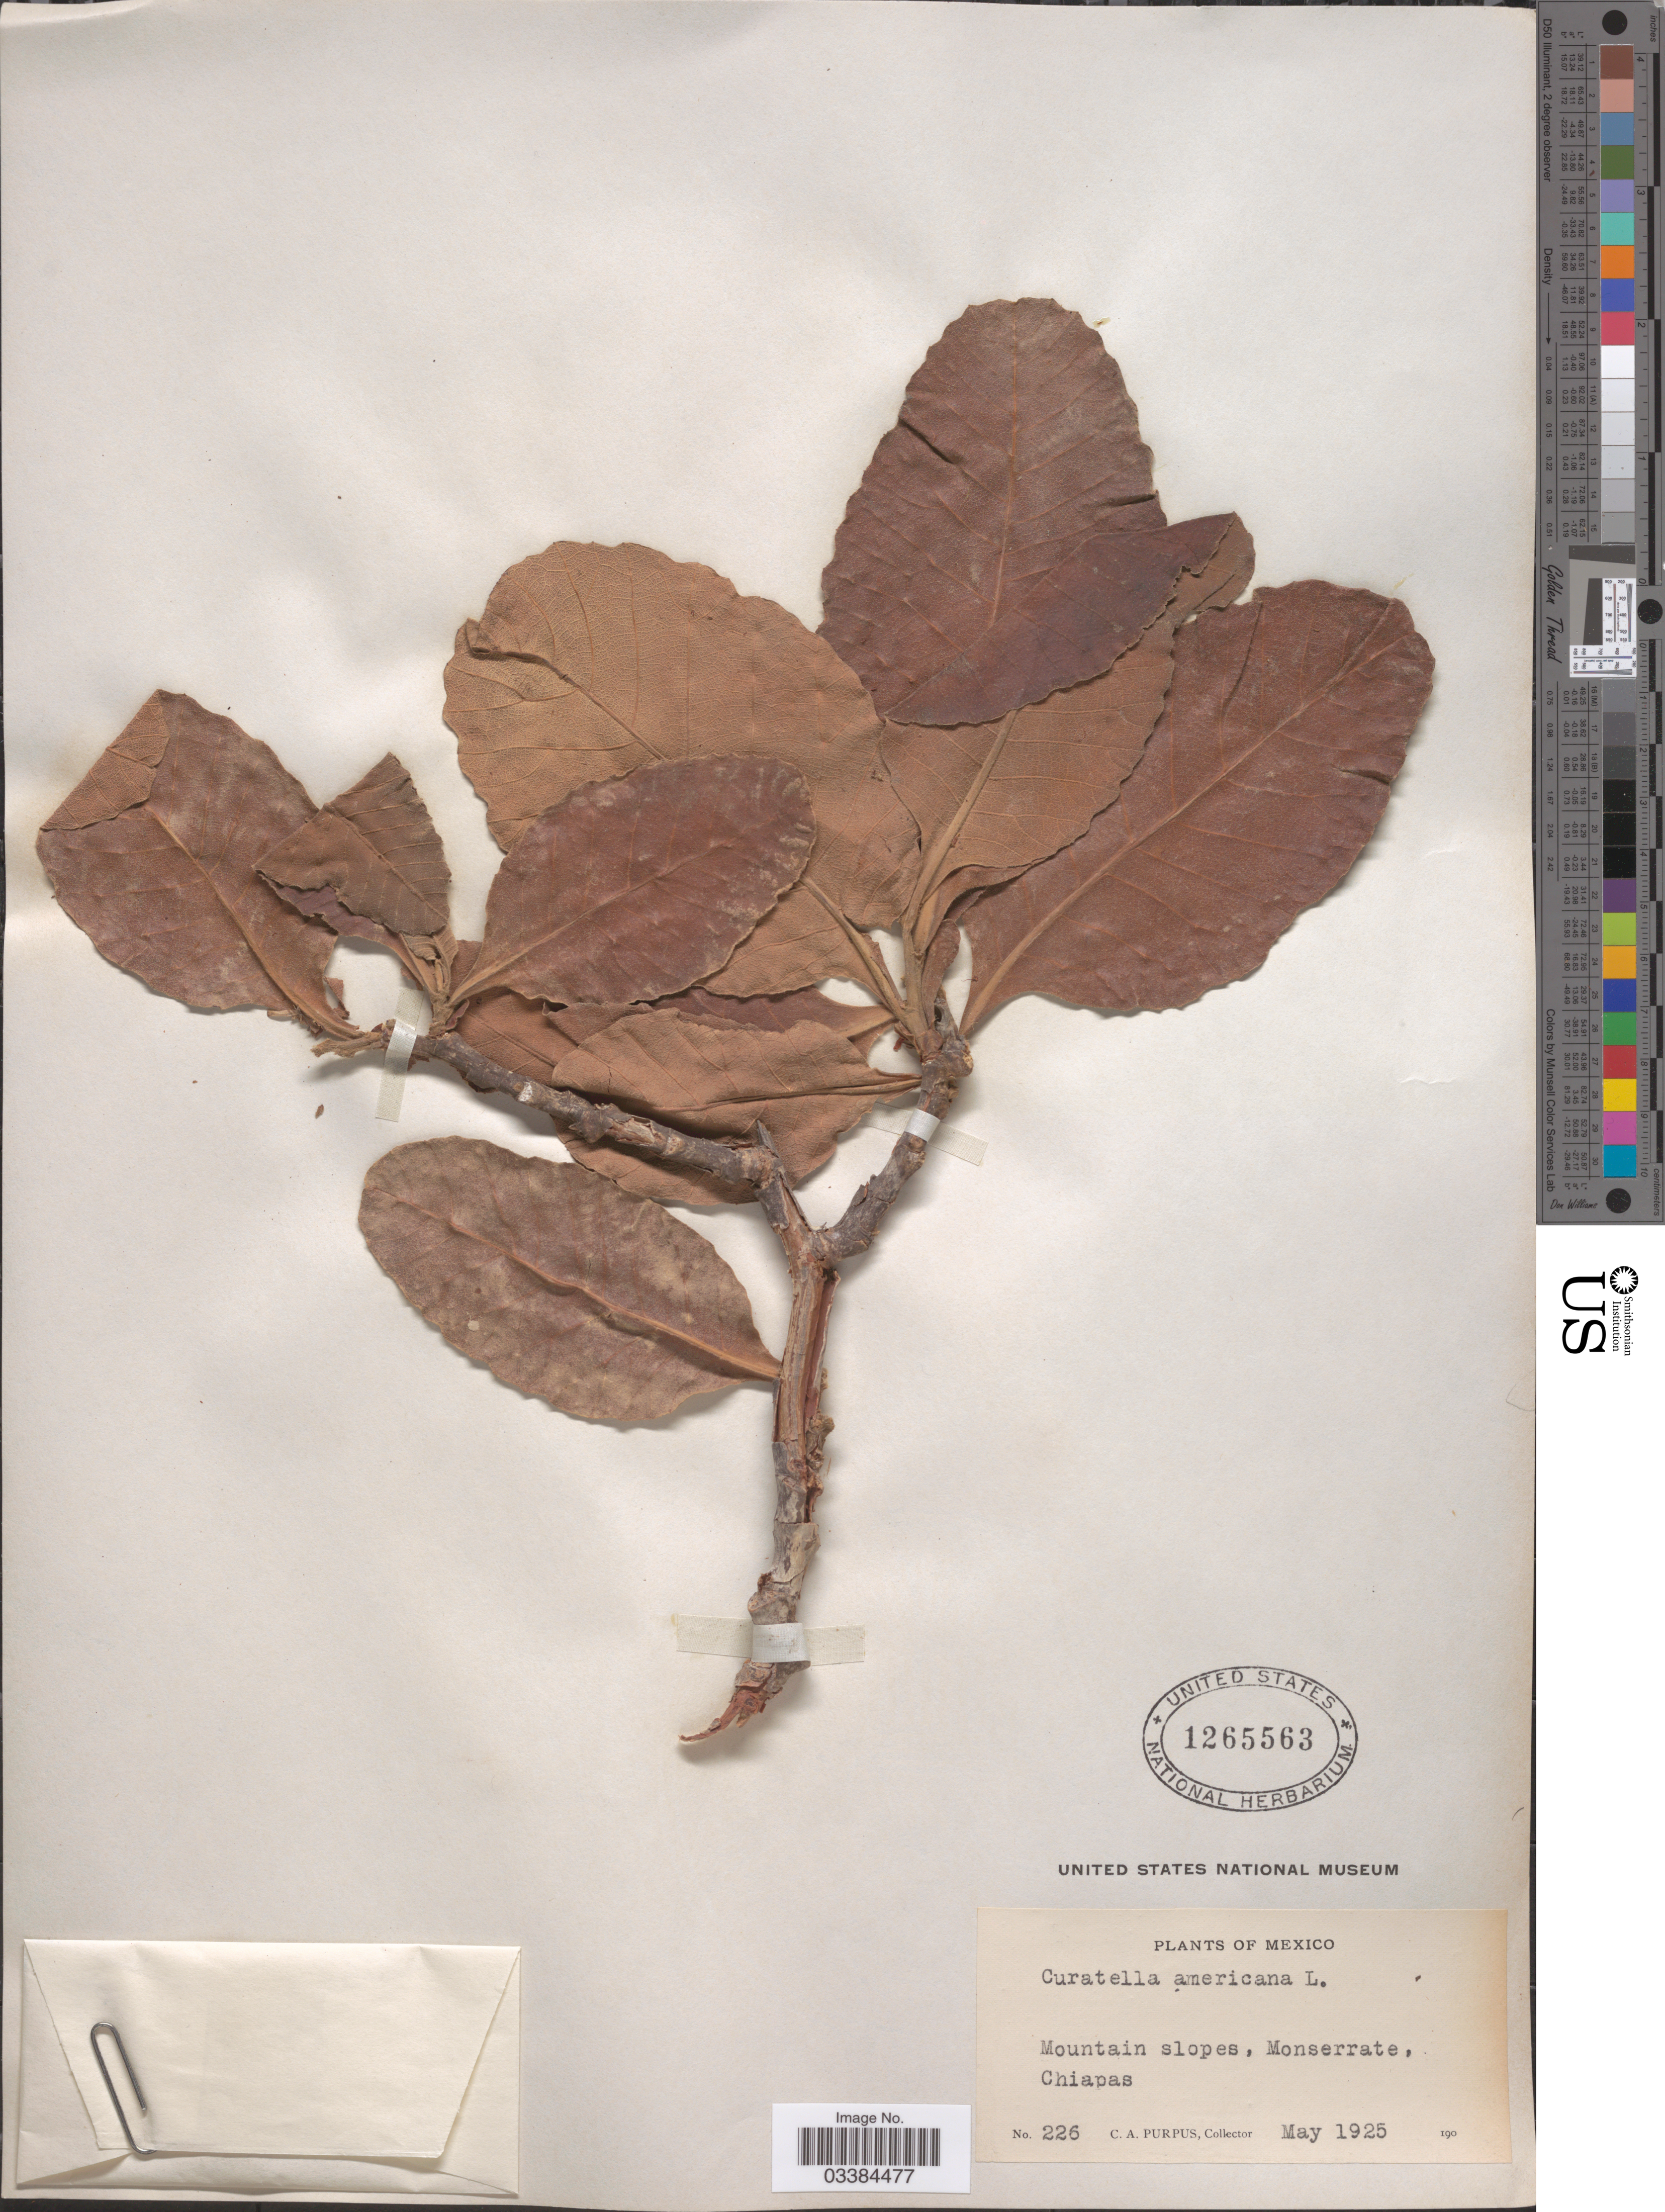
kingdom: Plantae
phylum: Tracheophyta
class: Magnoliopsida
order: Dilleniales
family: Dilleniaceae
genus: Curatella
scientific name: Curatella americana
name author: L.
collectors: C. A. Purpus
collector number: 226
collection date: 1925-05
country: Mexico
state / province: Chiapas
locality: Mountain slopes, Monserrate.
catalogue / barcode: US 1265563